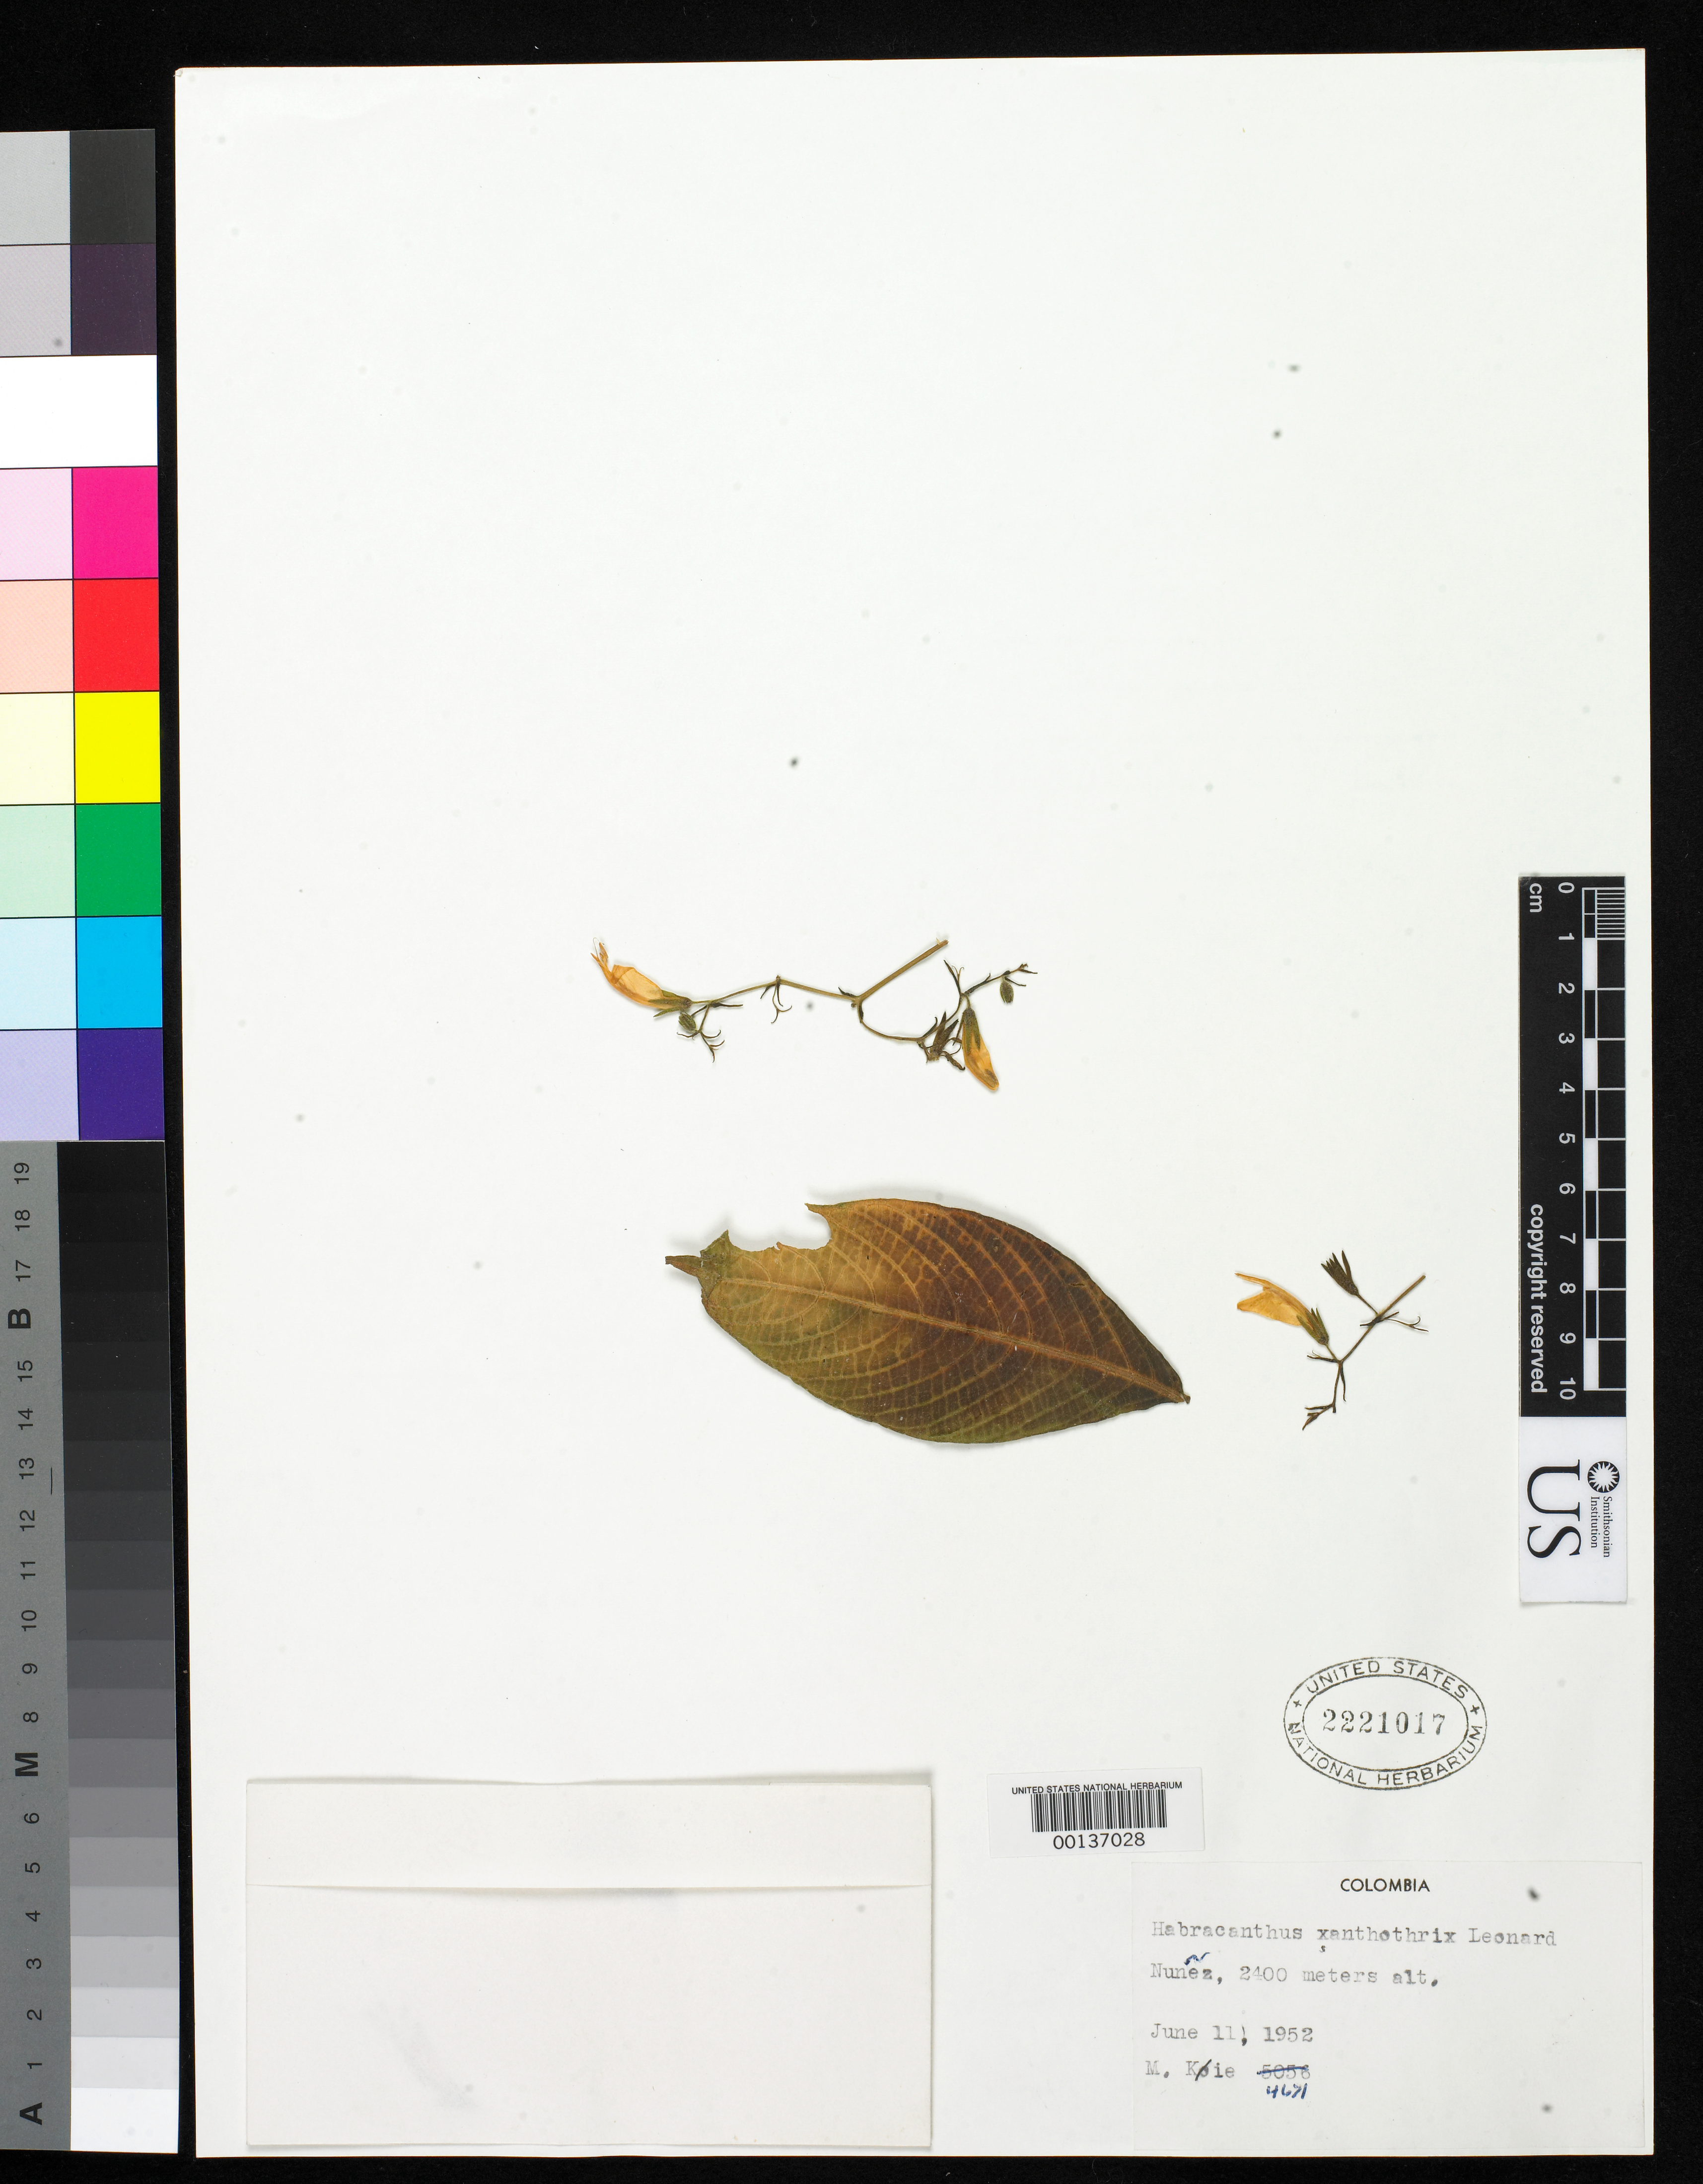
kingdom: Plantae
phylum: Tracheophyta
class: Magnoliopsida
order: Lamiales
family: Acanthaceae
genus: Habracanthus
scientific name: Habracanthus xanthothrix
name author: Leonard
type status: Isotype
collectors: M. Köie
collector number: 4671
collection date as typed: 11 Jun 1952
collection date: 1952-06-11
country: Colombia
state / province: Cundinamarca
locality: Nunez.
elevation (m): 2400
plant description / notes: Fragmentary material of type specimen (presumably ex herb. Copenhagen, where holotype is deposited, but not indicated anywhere on sheet).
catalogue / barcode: US 2221017